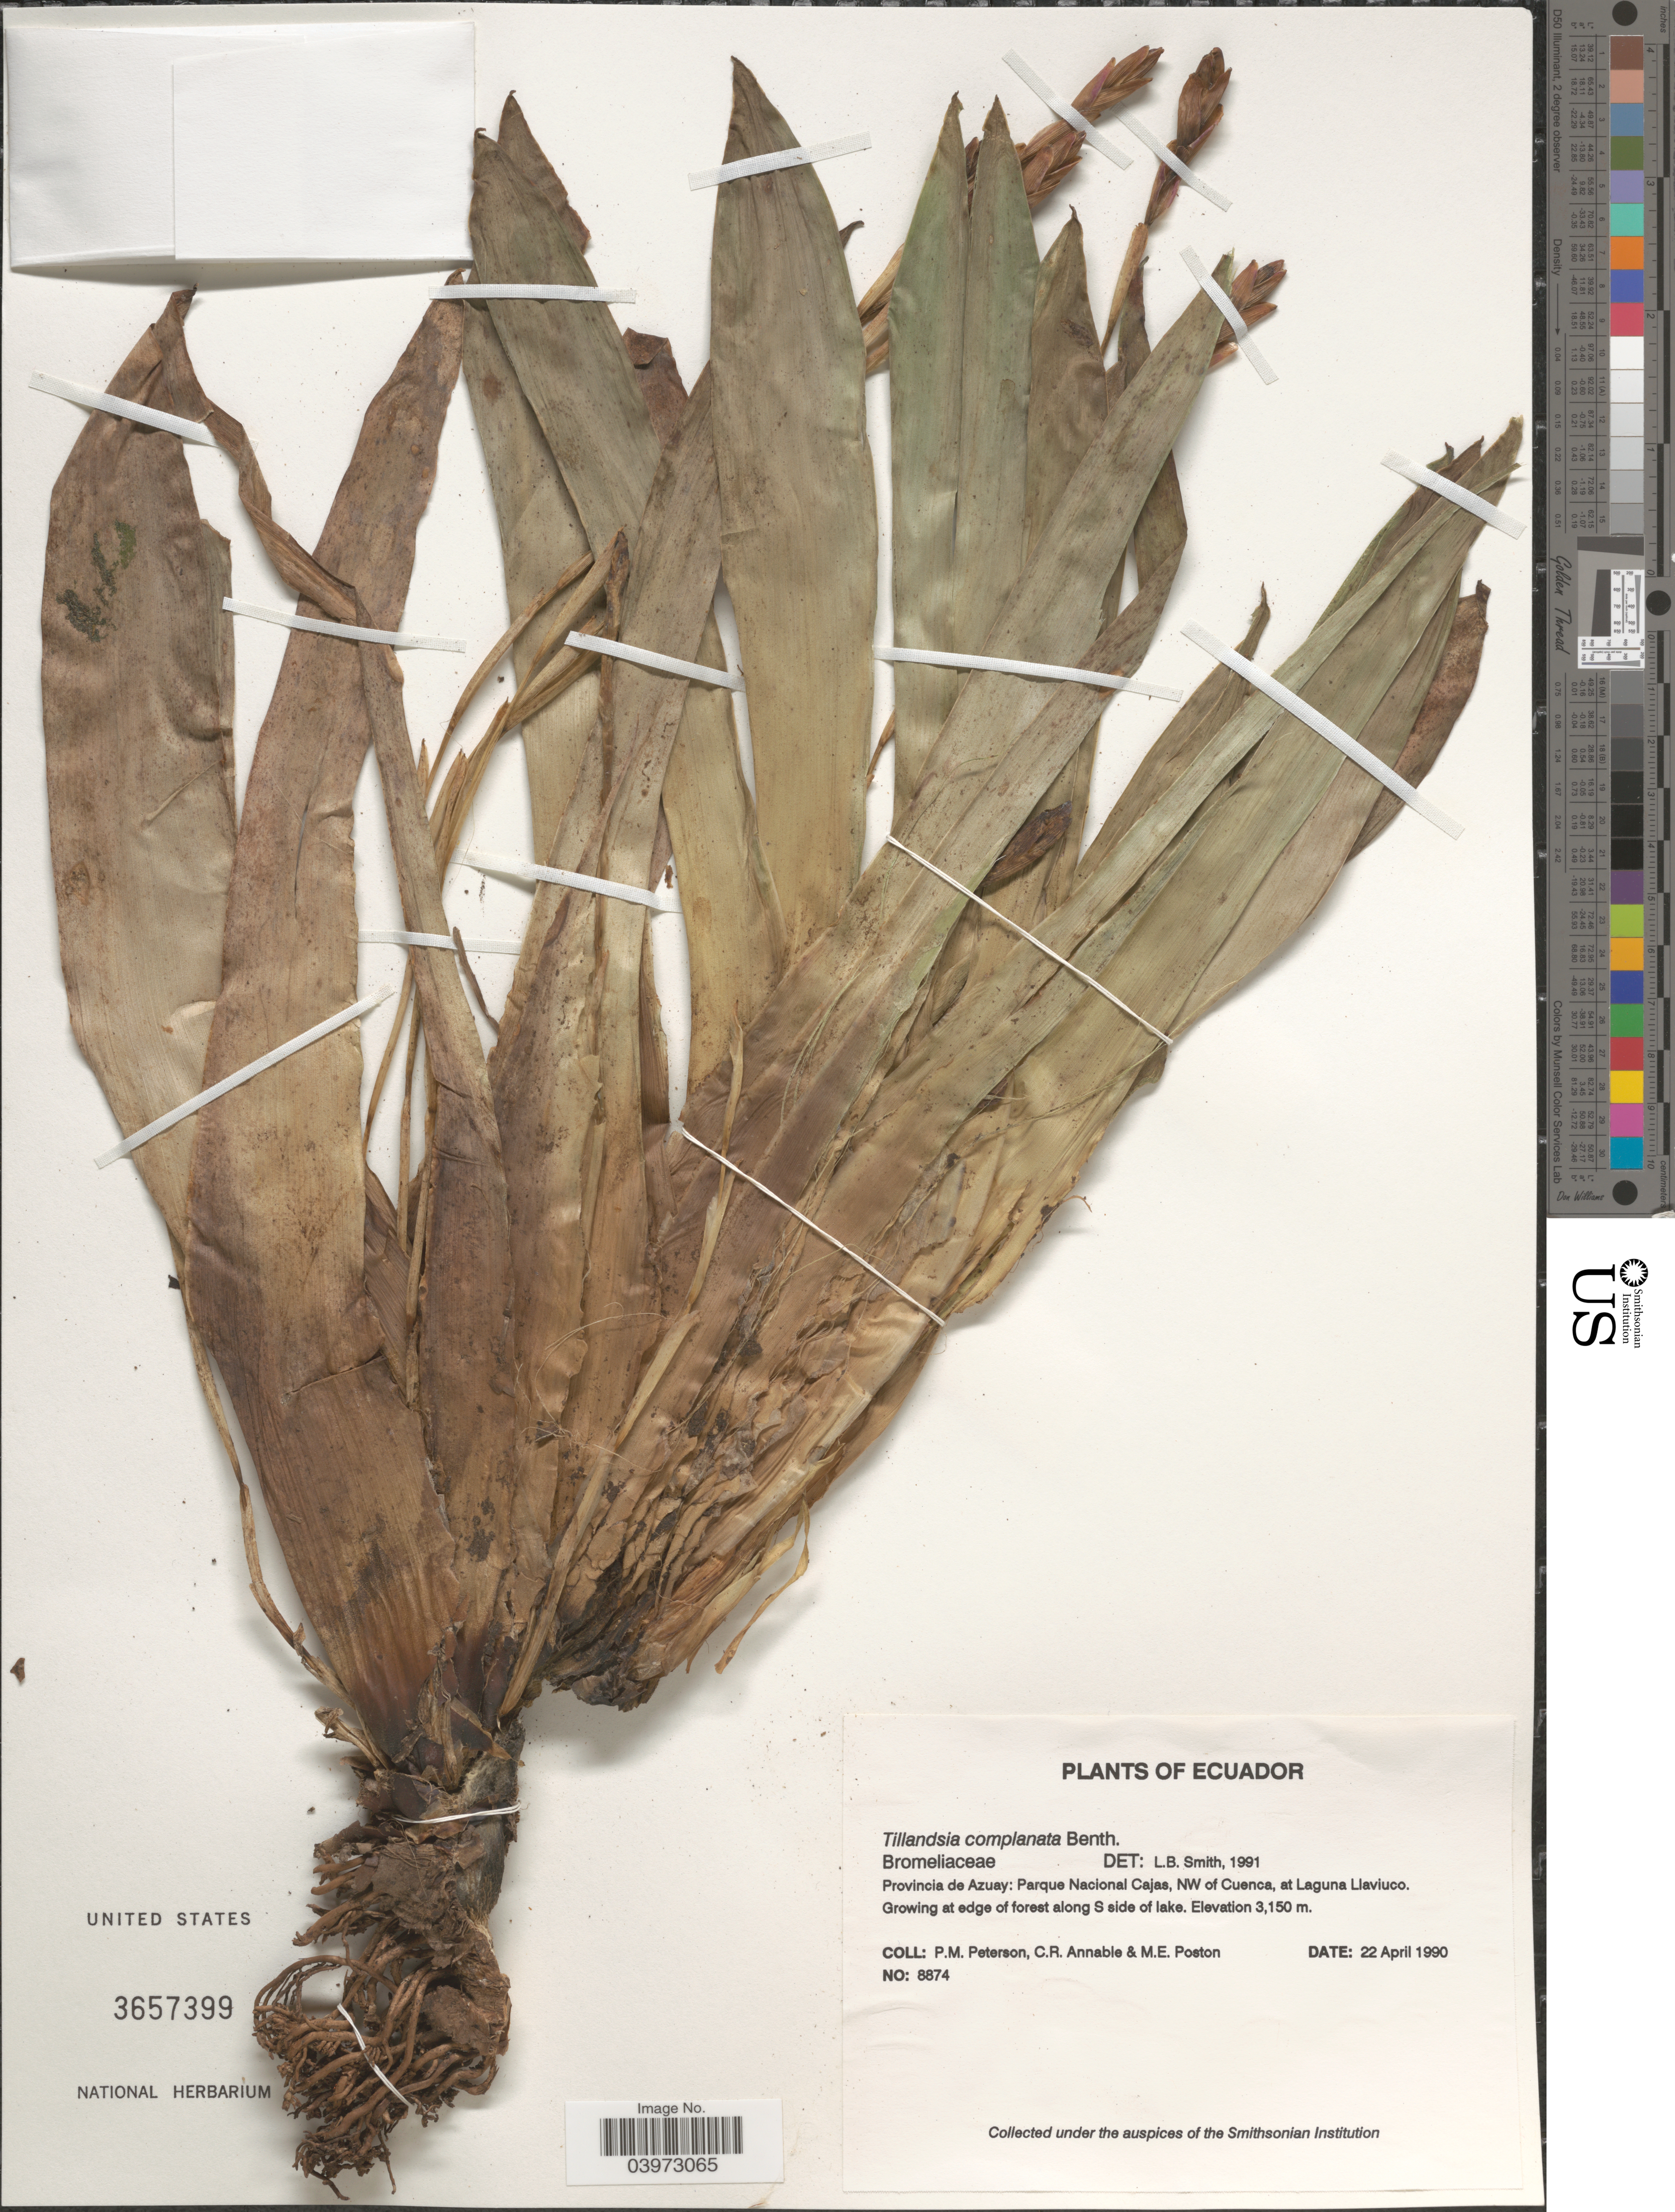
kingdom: Plantae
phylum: Tracheophyta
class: Liliopsida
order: Poales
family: Bromeliaceae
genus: Tillandsia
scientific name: Tillandsia complanata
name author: Benth.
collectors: P. M. Peterson, C. R. Annable & M. Poston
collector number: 8874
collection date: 1990-04-22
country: Ecuador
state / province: Azuay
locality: Parque Nacional Cajas, NW of Cuenca, at Laguna Llaviuco. Growing at edge of forest along S side of lake.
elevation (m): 3150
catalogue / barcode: US 3657399